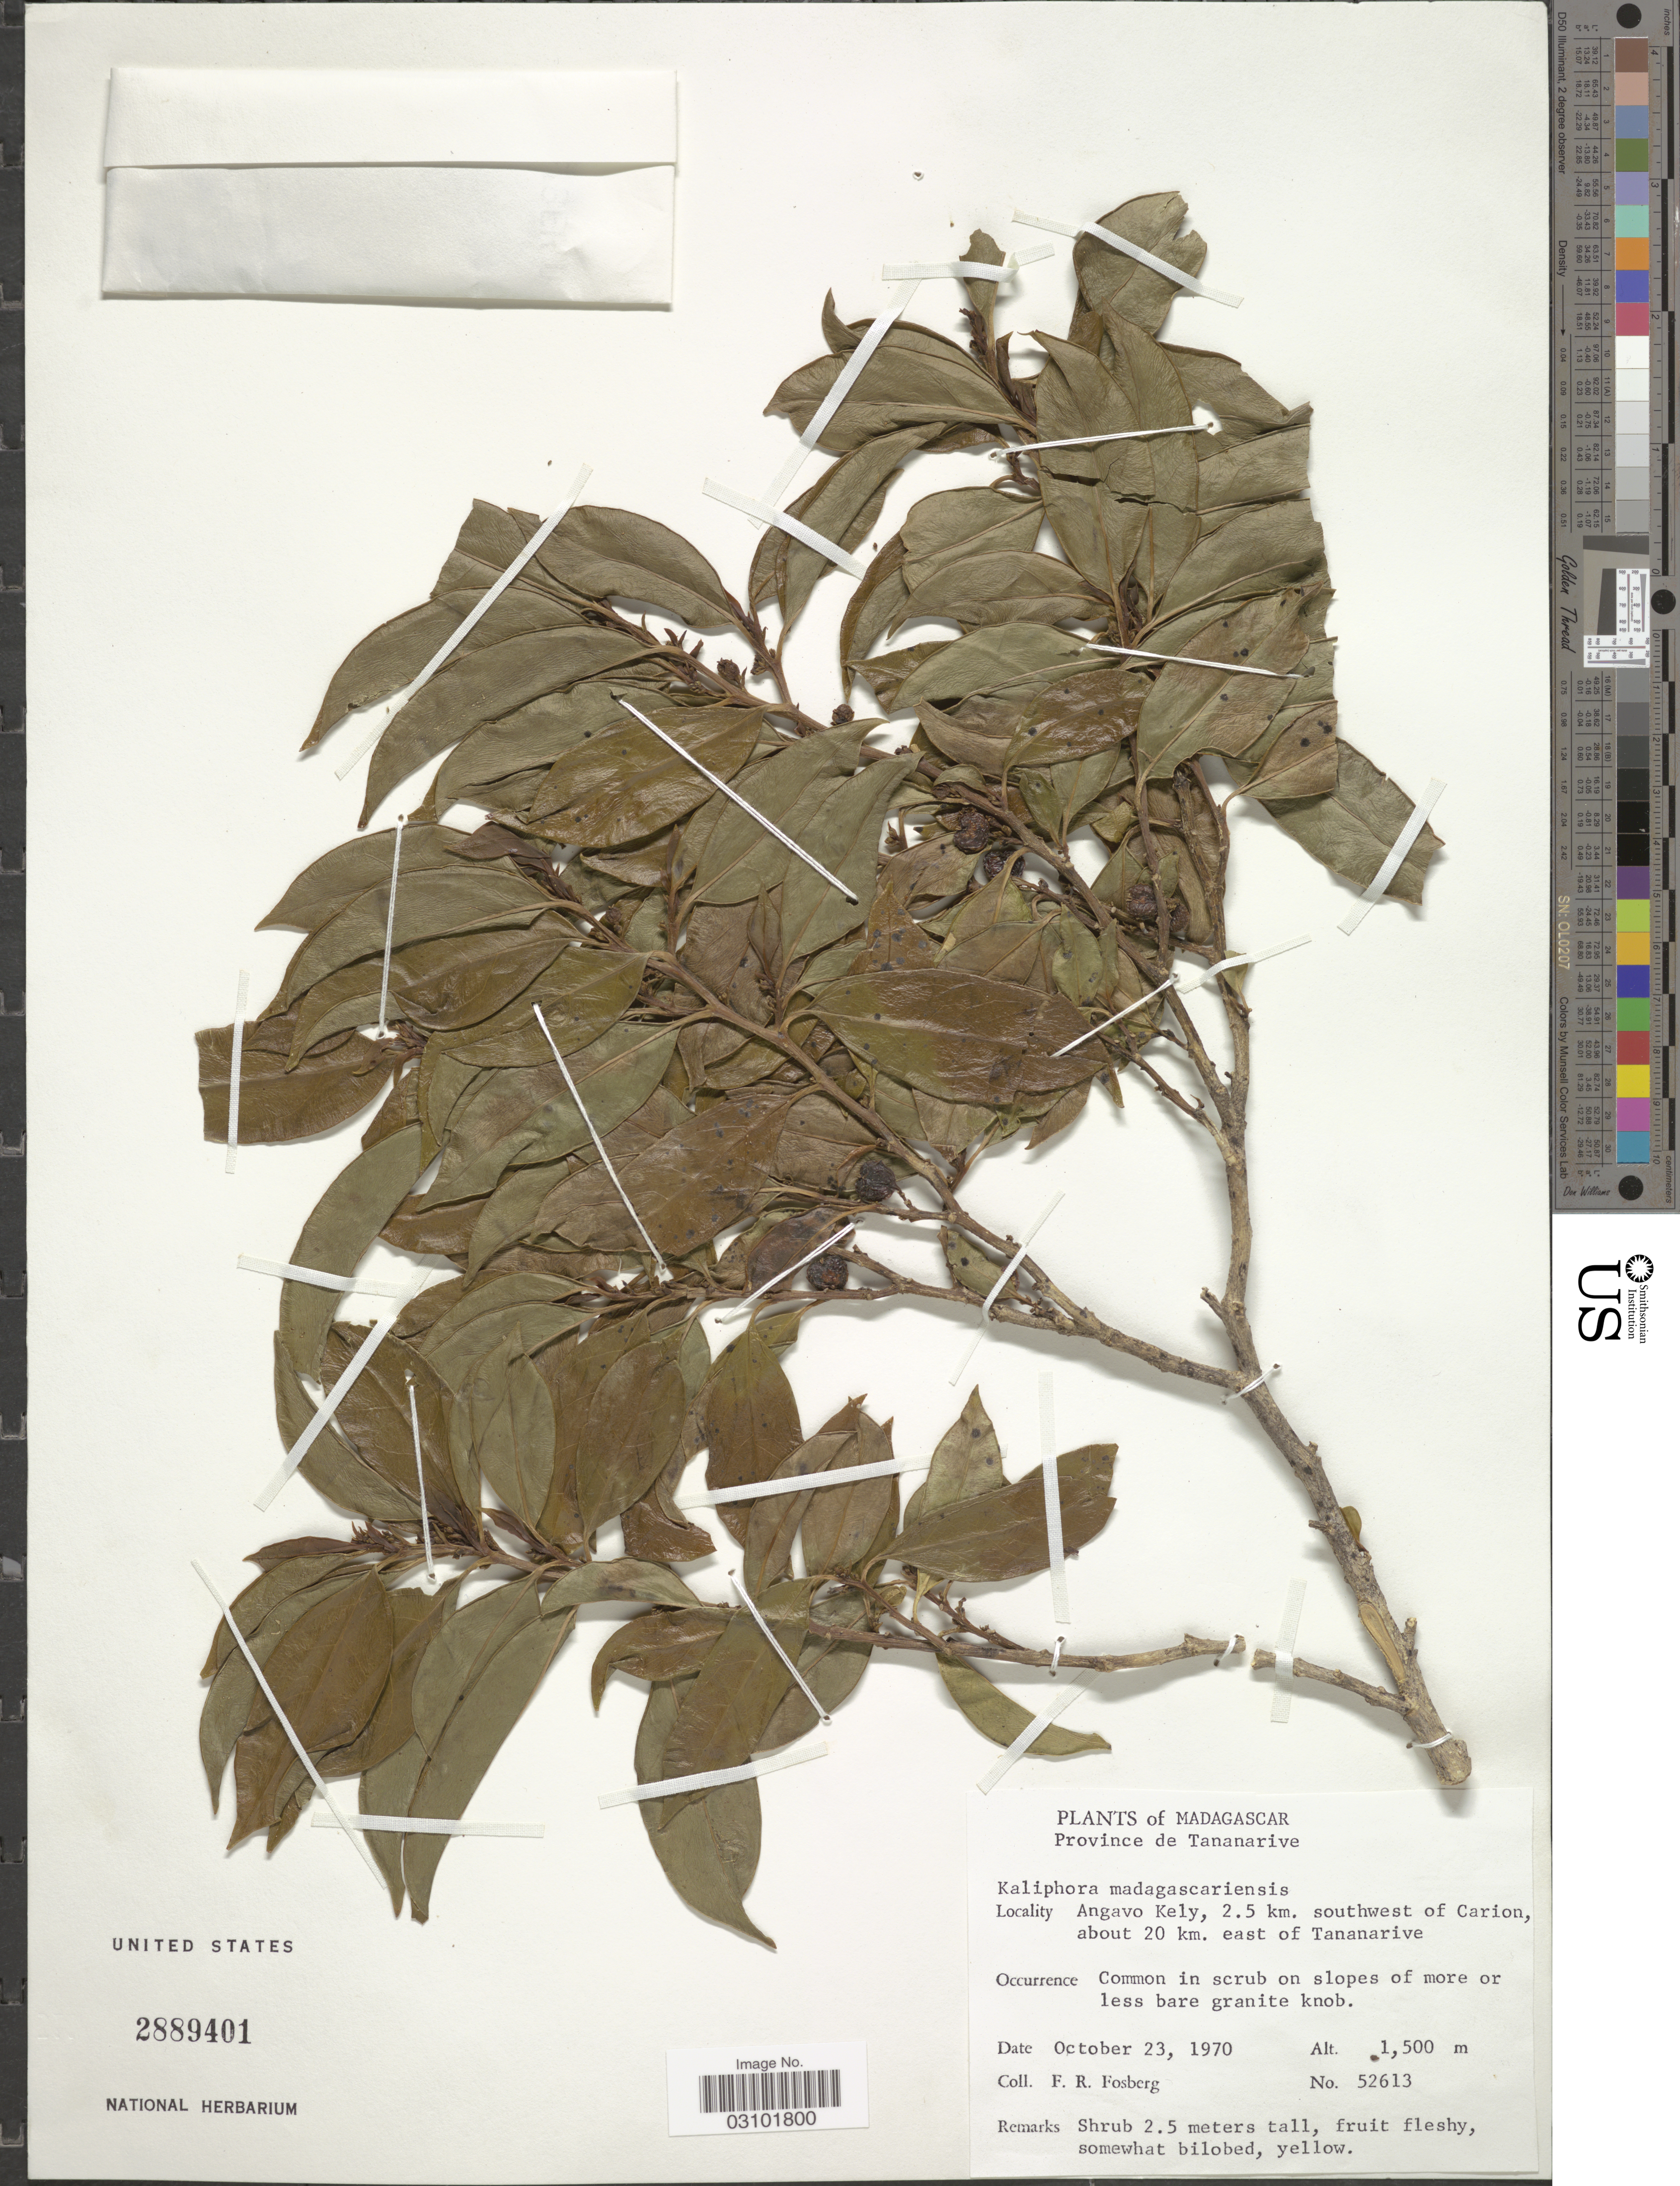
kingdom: Plantae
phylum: Tracheophyta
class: Magnoliopsida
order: Solanales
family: Montiniaceae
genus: Kaliphora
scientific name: Kaliphora madagascariensis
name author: Hook. f.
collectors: F. R. Fosberg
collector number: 52613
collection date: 1970-10-23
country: Madagascar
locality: Province de Tananarive. Angavo Kely, 2.5 km. southwest of Carion, about 20 km. east of Tananarive.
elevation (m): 1500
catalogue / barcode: US 2889401